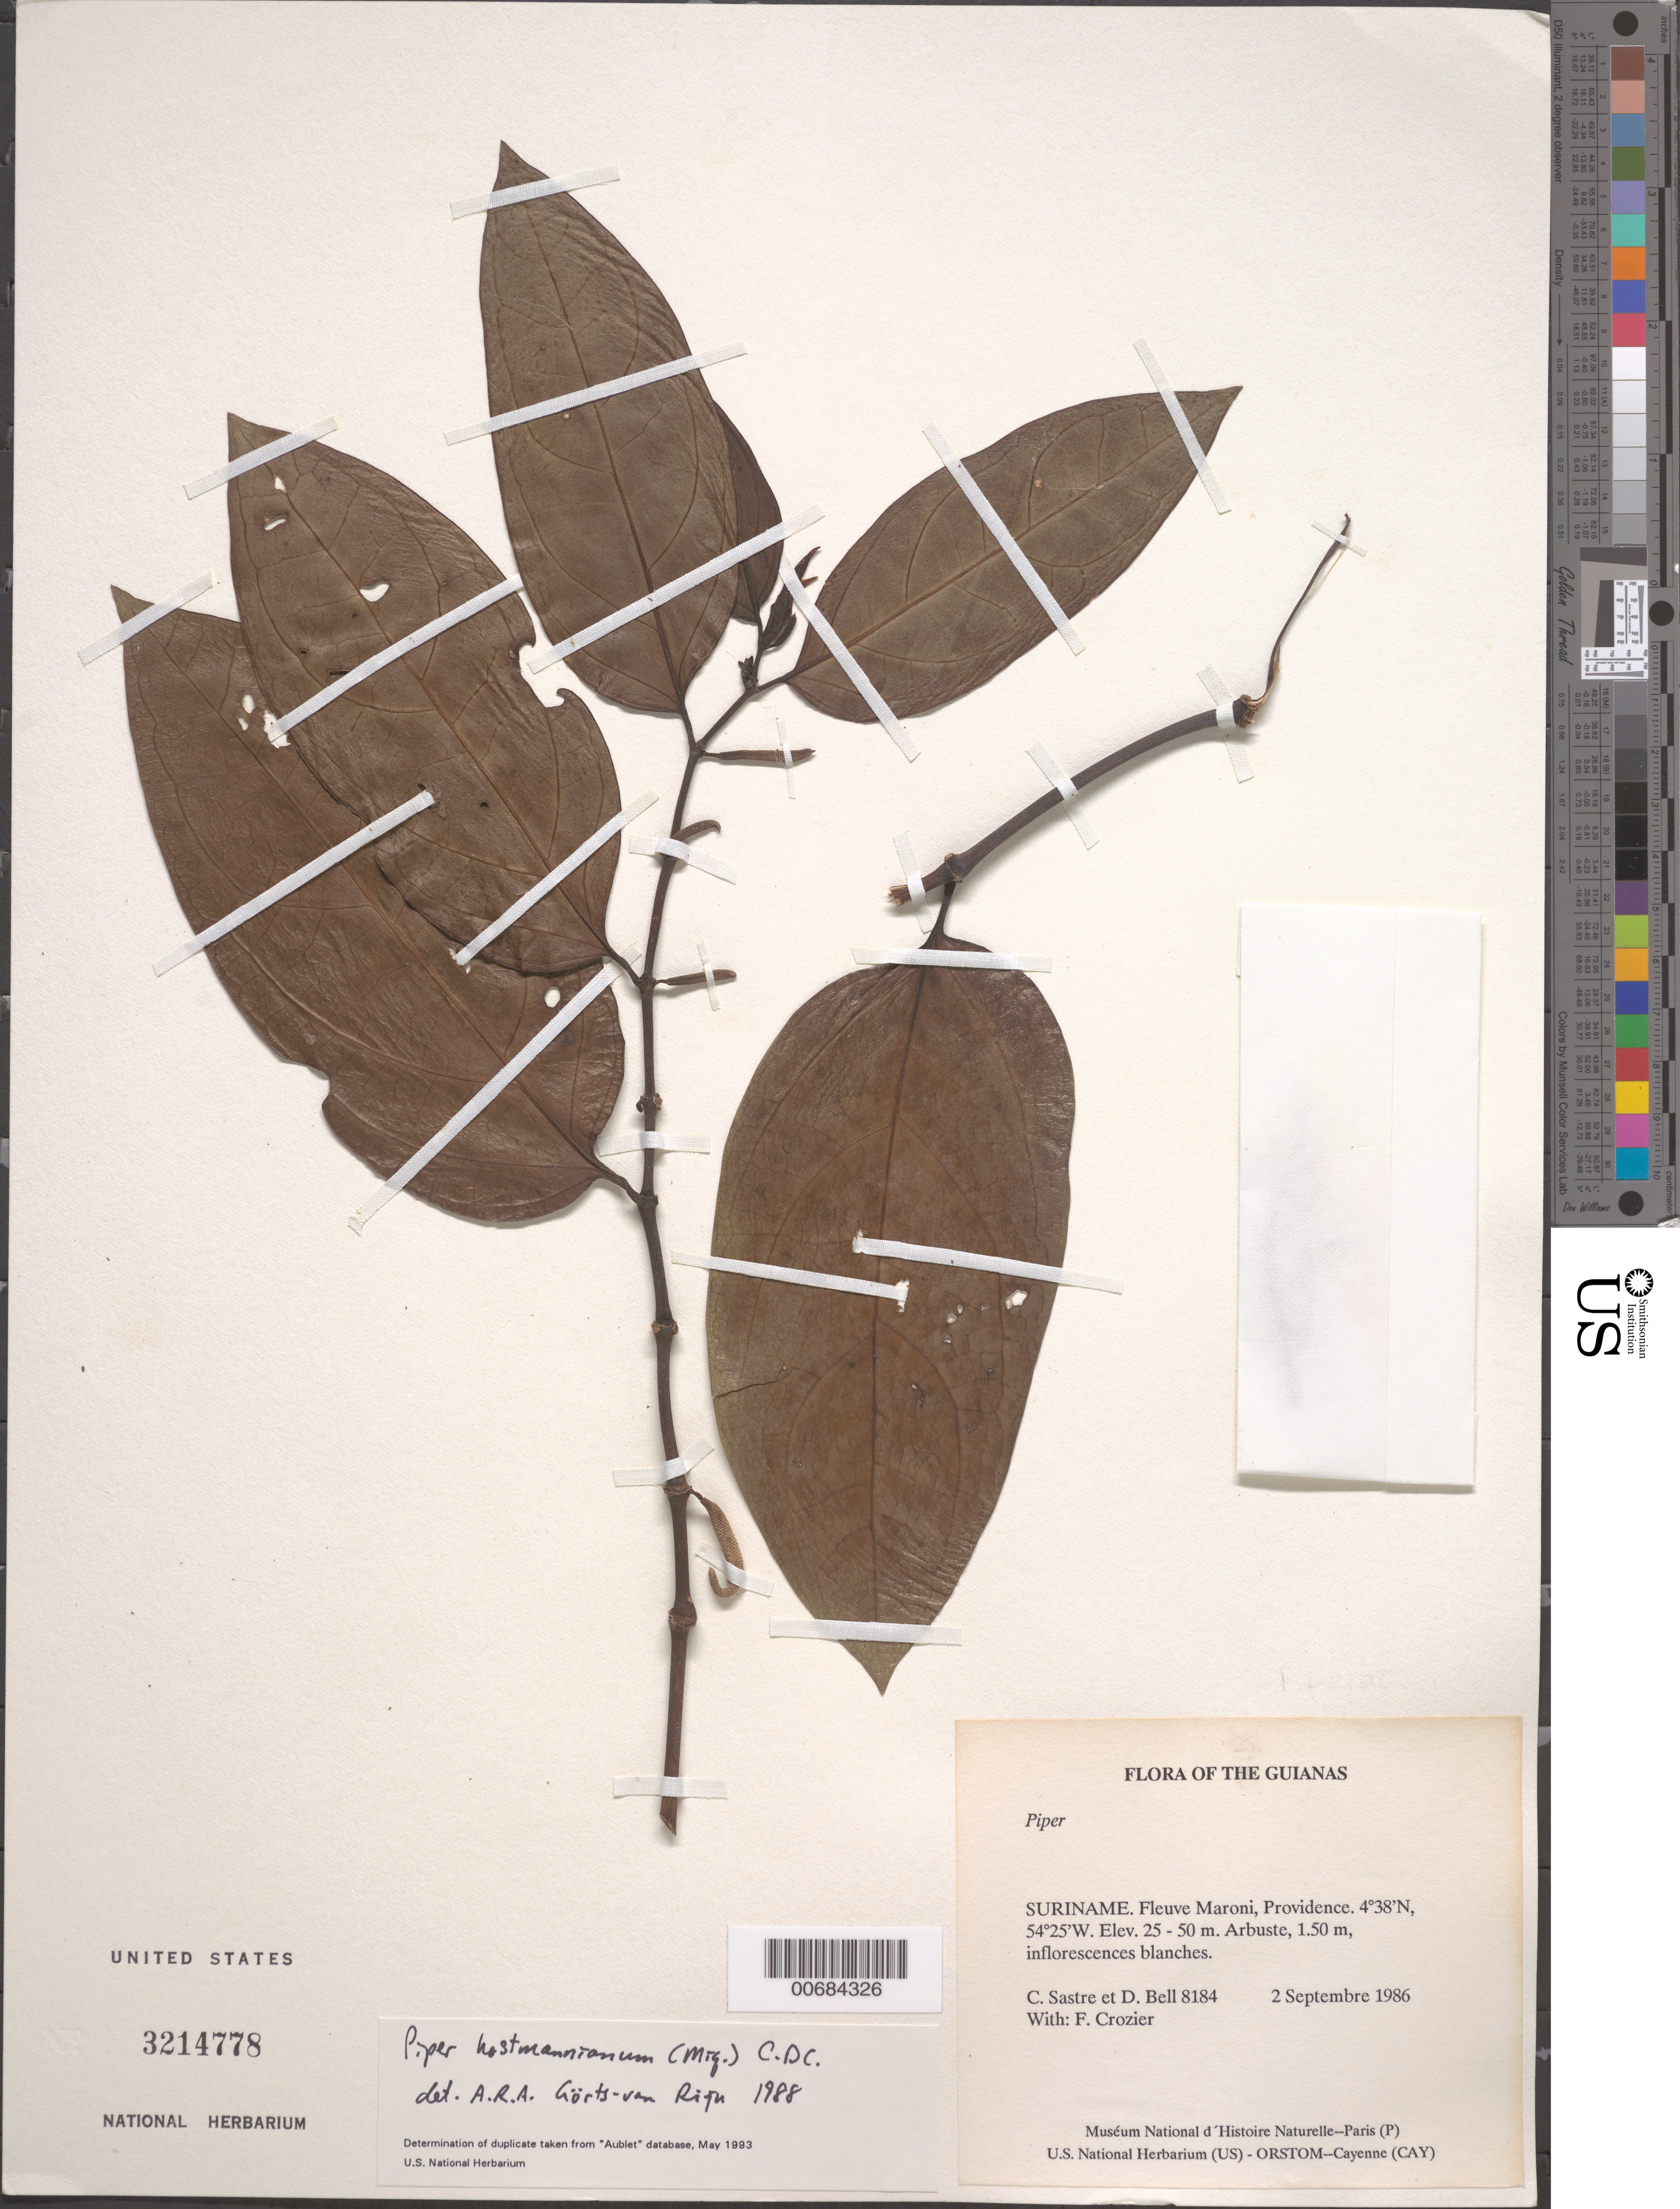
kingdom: Plantae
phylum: Tracheophyta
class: Magnoliopsida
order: Piperales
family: Piperaceae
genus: Piper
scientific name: Piper hostmannianum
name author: (Miq.) C. DC.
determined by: Görts-van Rijn, A. R. A.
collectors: C. H. L. Sastre, D. A. Bell & F. Crozier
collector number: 8184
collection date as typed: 2 September 1986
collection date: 1986-09-02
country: Suriname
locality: Fleuve Maroni, Providence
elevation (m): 25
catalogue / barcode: US 3214778